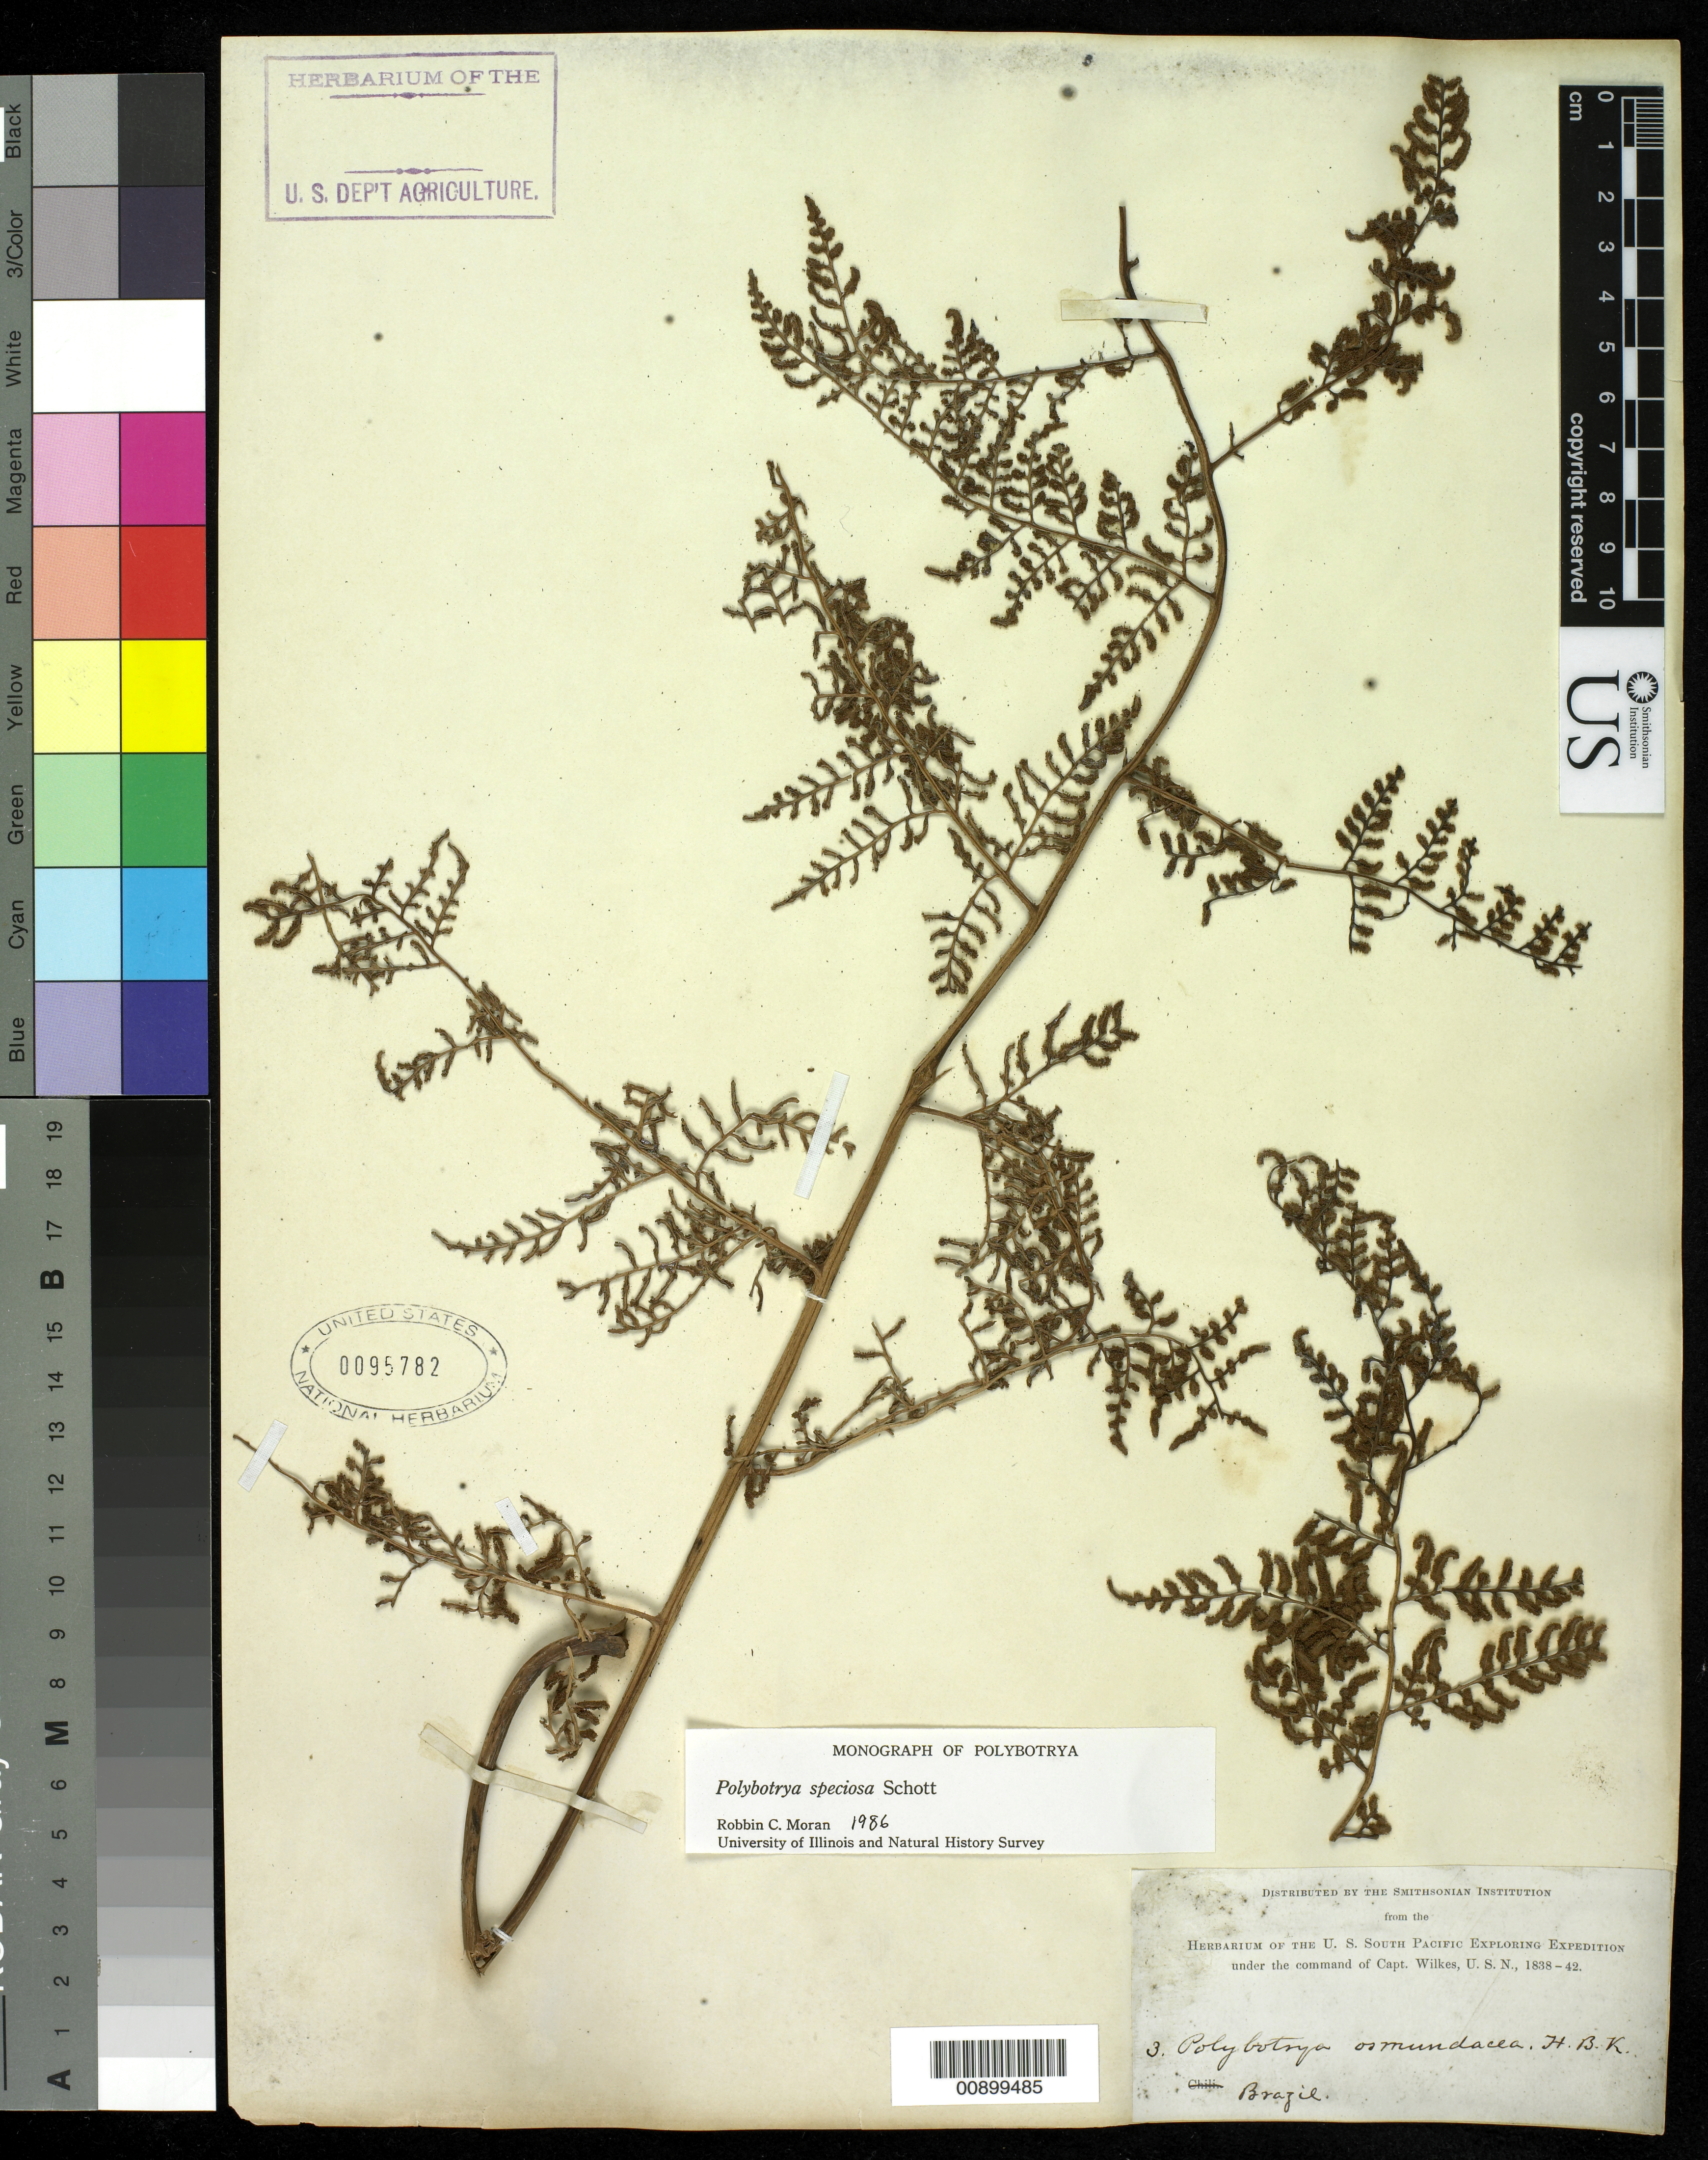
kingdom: Plantae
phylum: Tracheophyta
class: Polypodiopsida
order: Polypodiales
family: Dryopteridaceae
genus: Polybotrya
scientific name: Polybotrya speciosa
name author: Schott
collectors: Wilkes Explor. Exped.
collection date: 1838/1842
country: Brazil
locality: Brazil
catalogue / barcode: US 95782